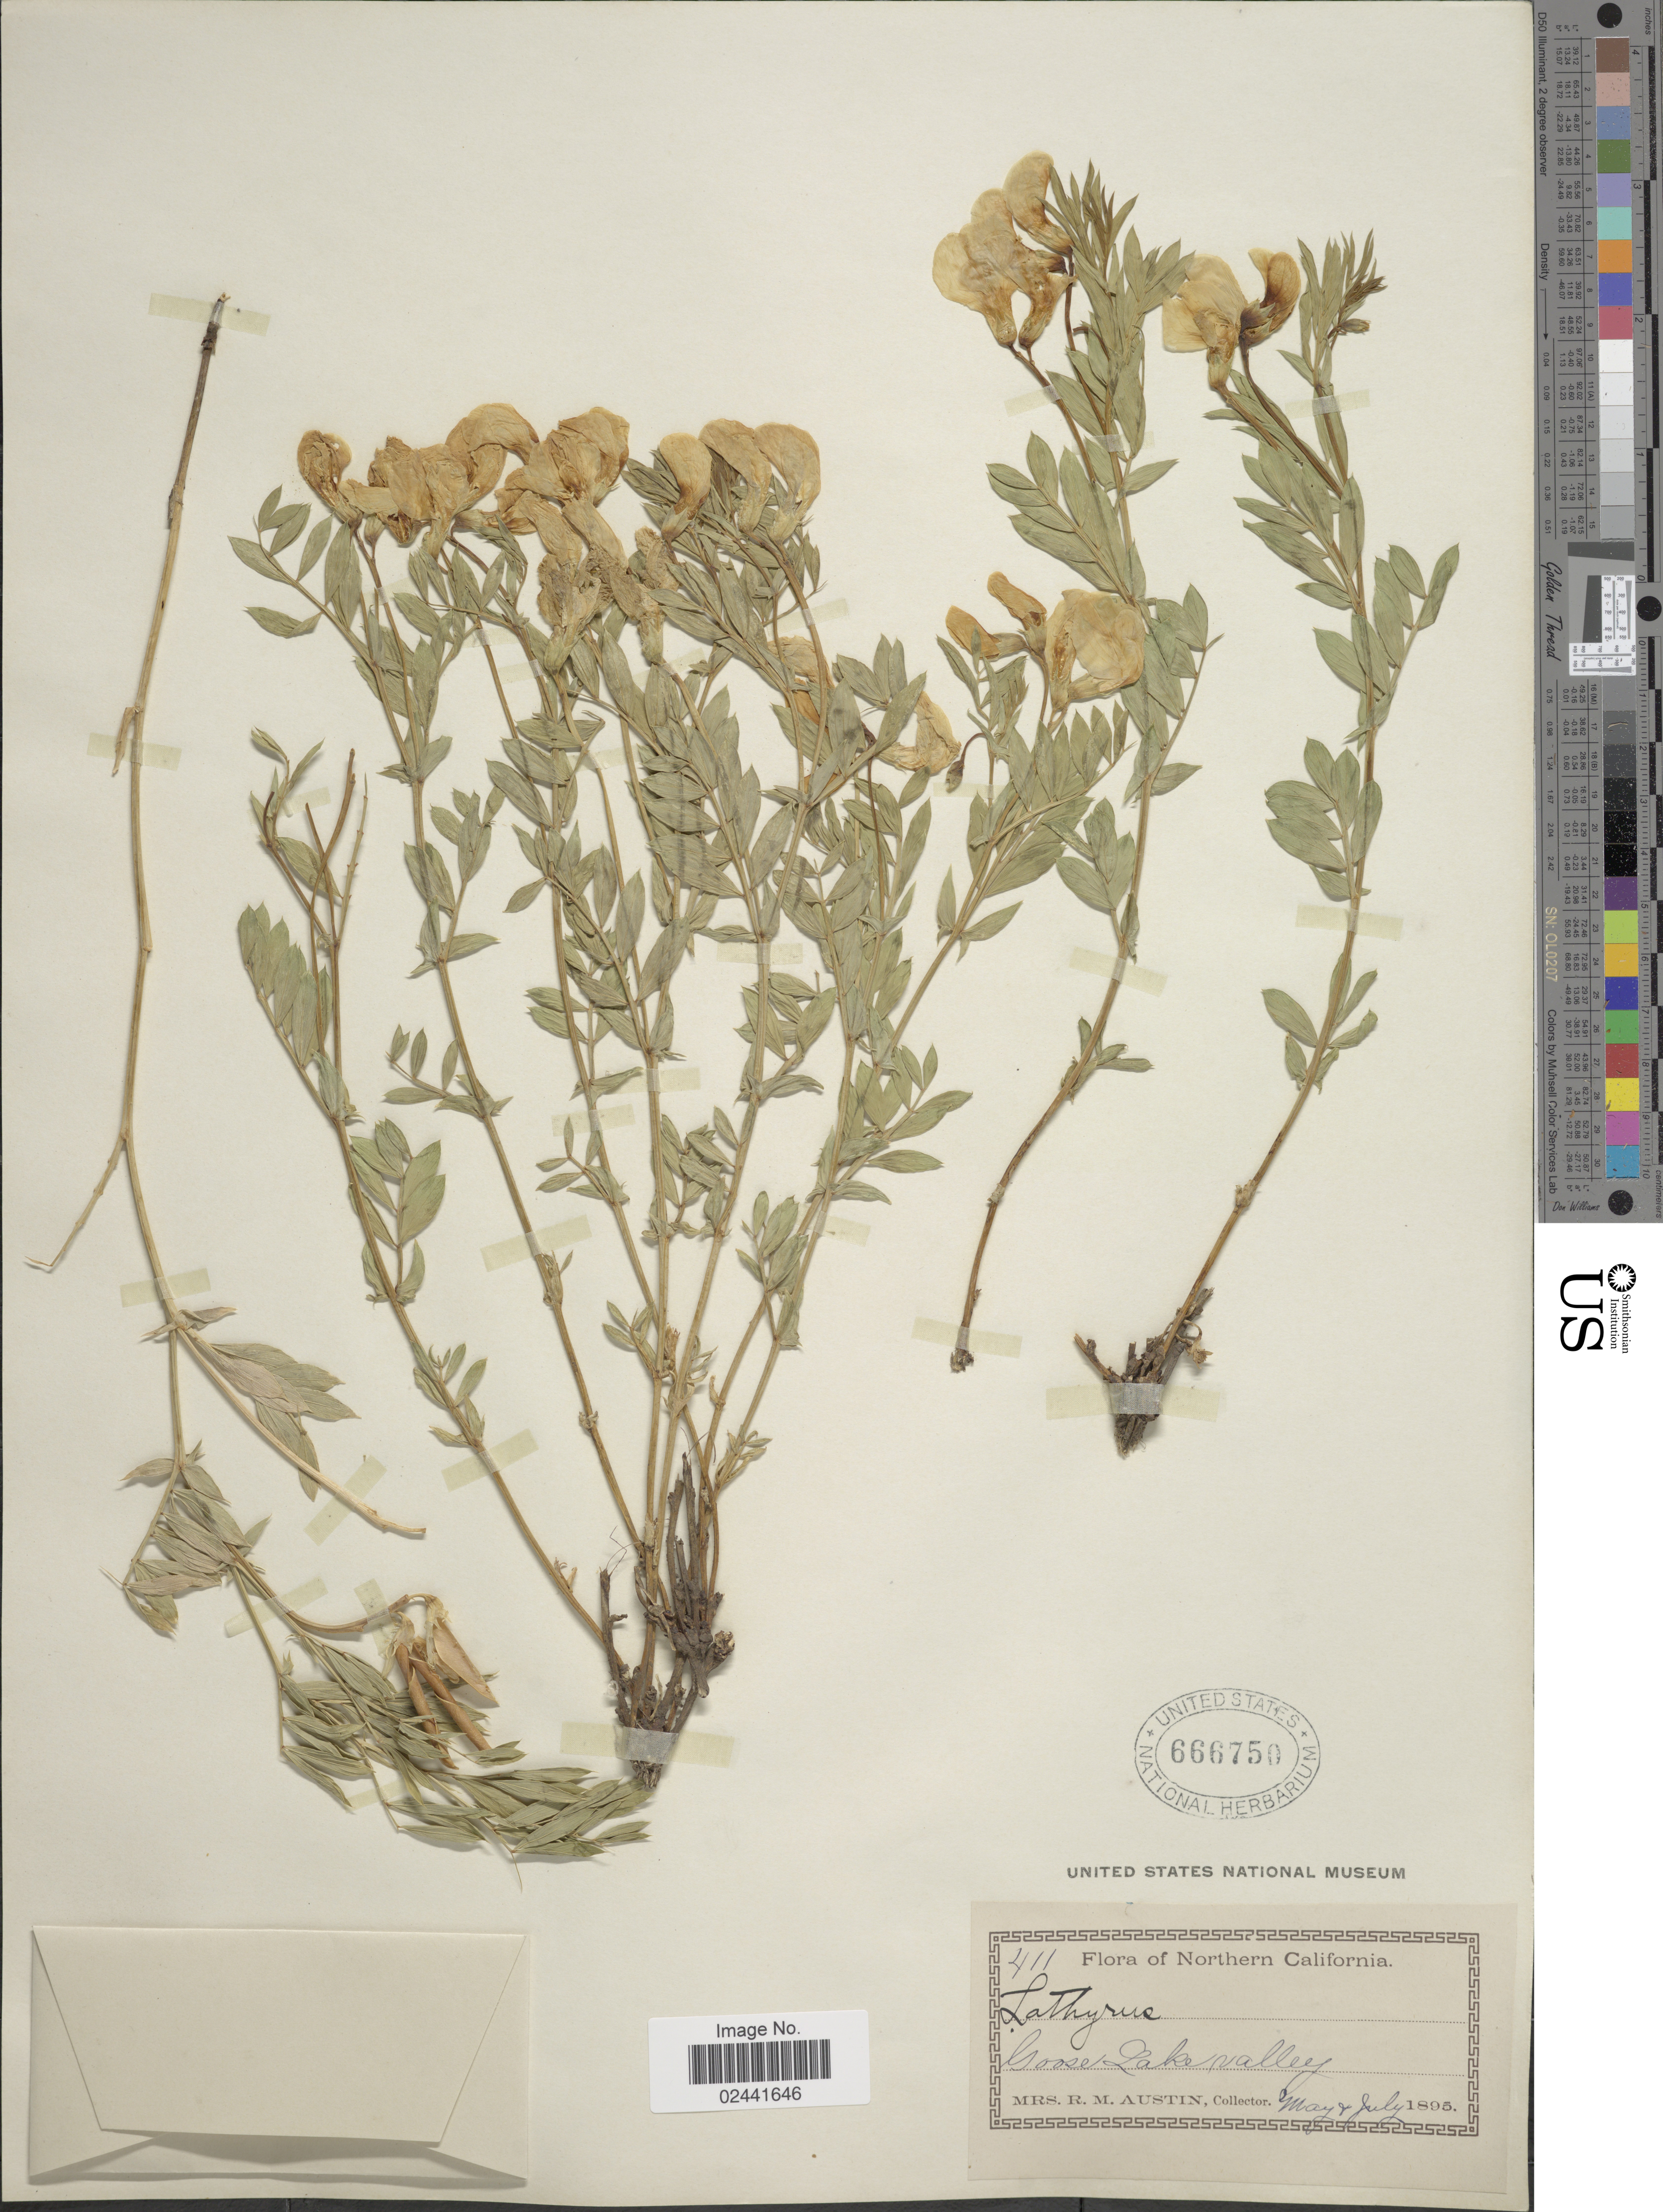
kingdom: Plantae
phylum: Tracheophyta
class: Magnoliopsida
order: Fabales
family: Fabaceae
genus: Lathyrus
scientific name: Lathyrus rigidus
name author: T.G. White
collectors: R. Austin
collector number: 411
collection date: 1895-05/1895-07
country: United States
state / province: California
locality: Northern California, Goose Lake valley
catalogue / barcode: US 666750